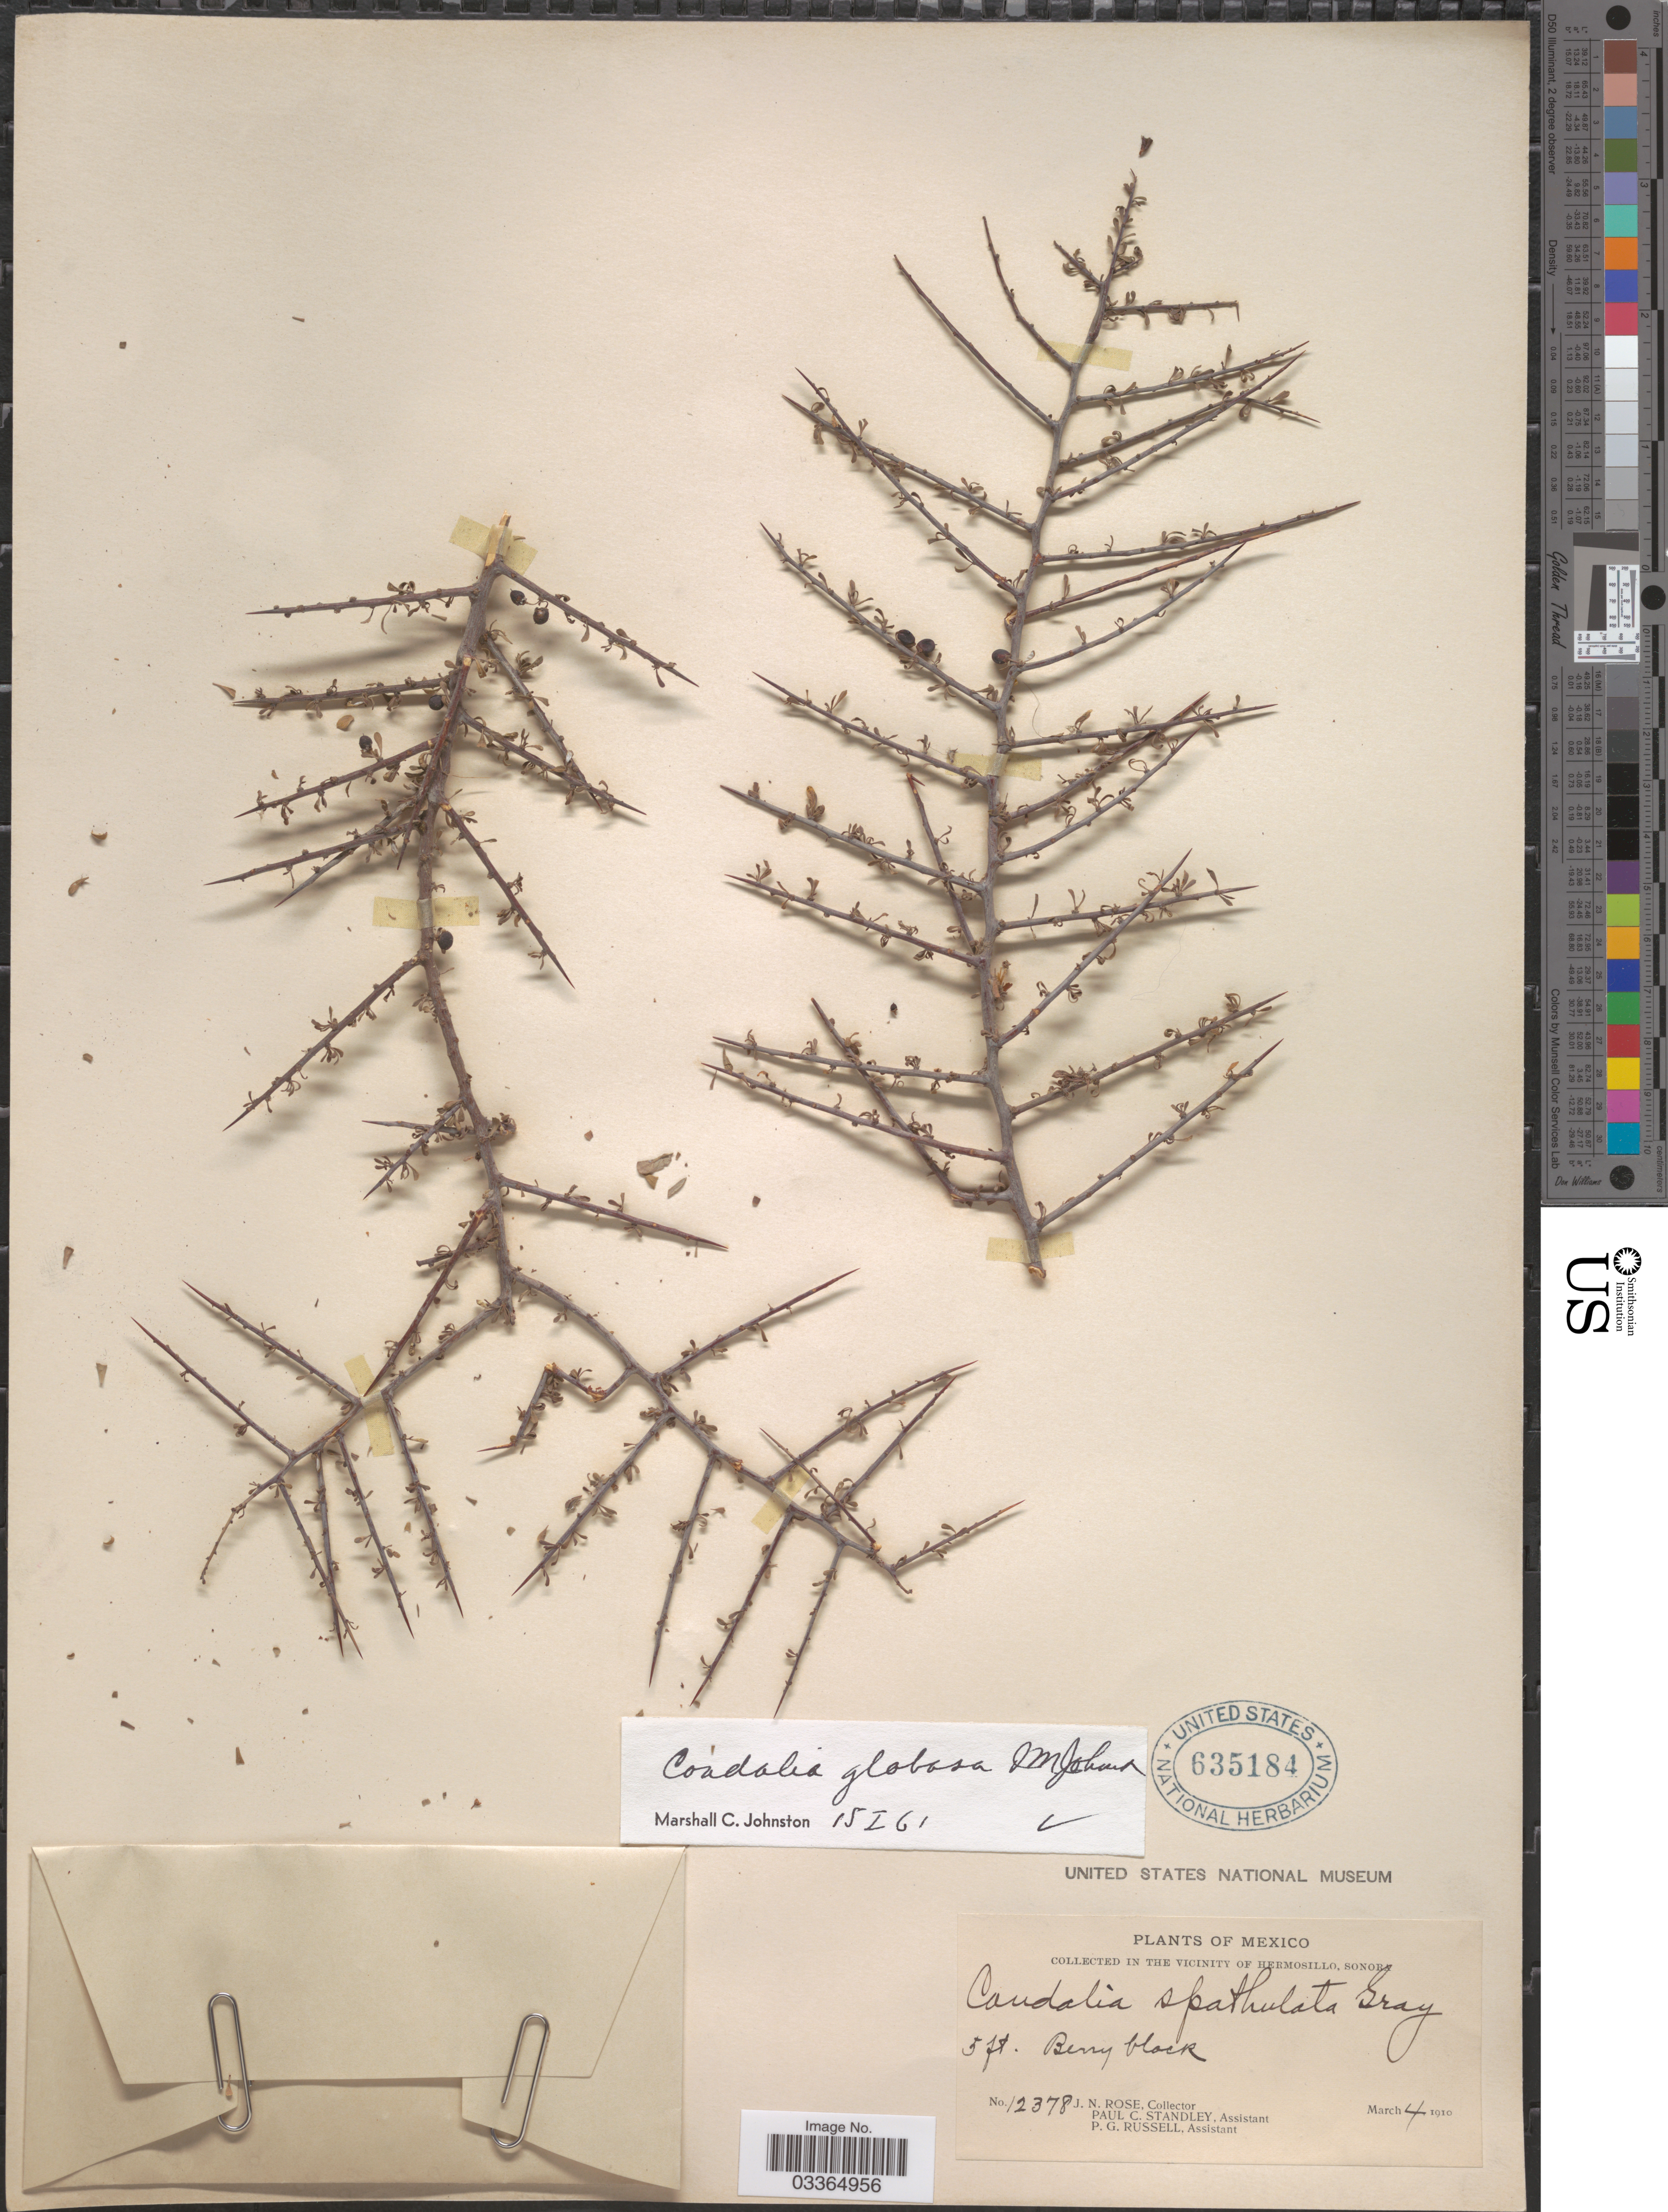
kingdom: Plantae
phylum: Tracheophyta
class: Magnoliopsida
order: Rosales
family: Rhamnaceae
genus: Condalia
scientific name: Condalia globosa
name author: I.M. Johnst.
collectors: J. N. Rose, P. C. Standley & P. G. Russell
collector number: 12378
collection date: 1910-03-04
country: Mexico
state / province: Sonora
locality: In the vicinity of Hermosillo.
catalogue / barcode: US 635184